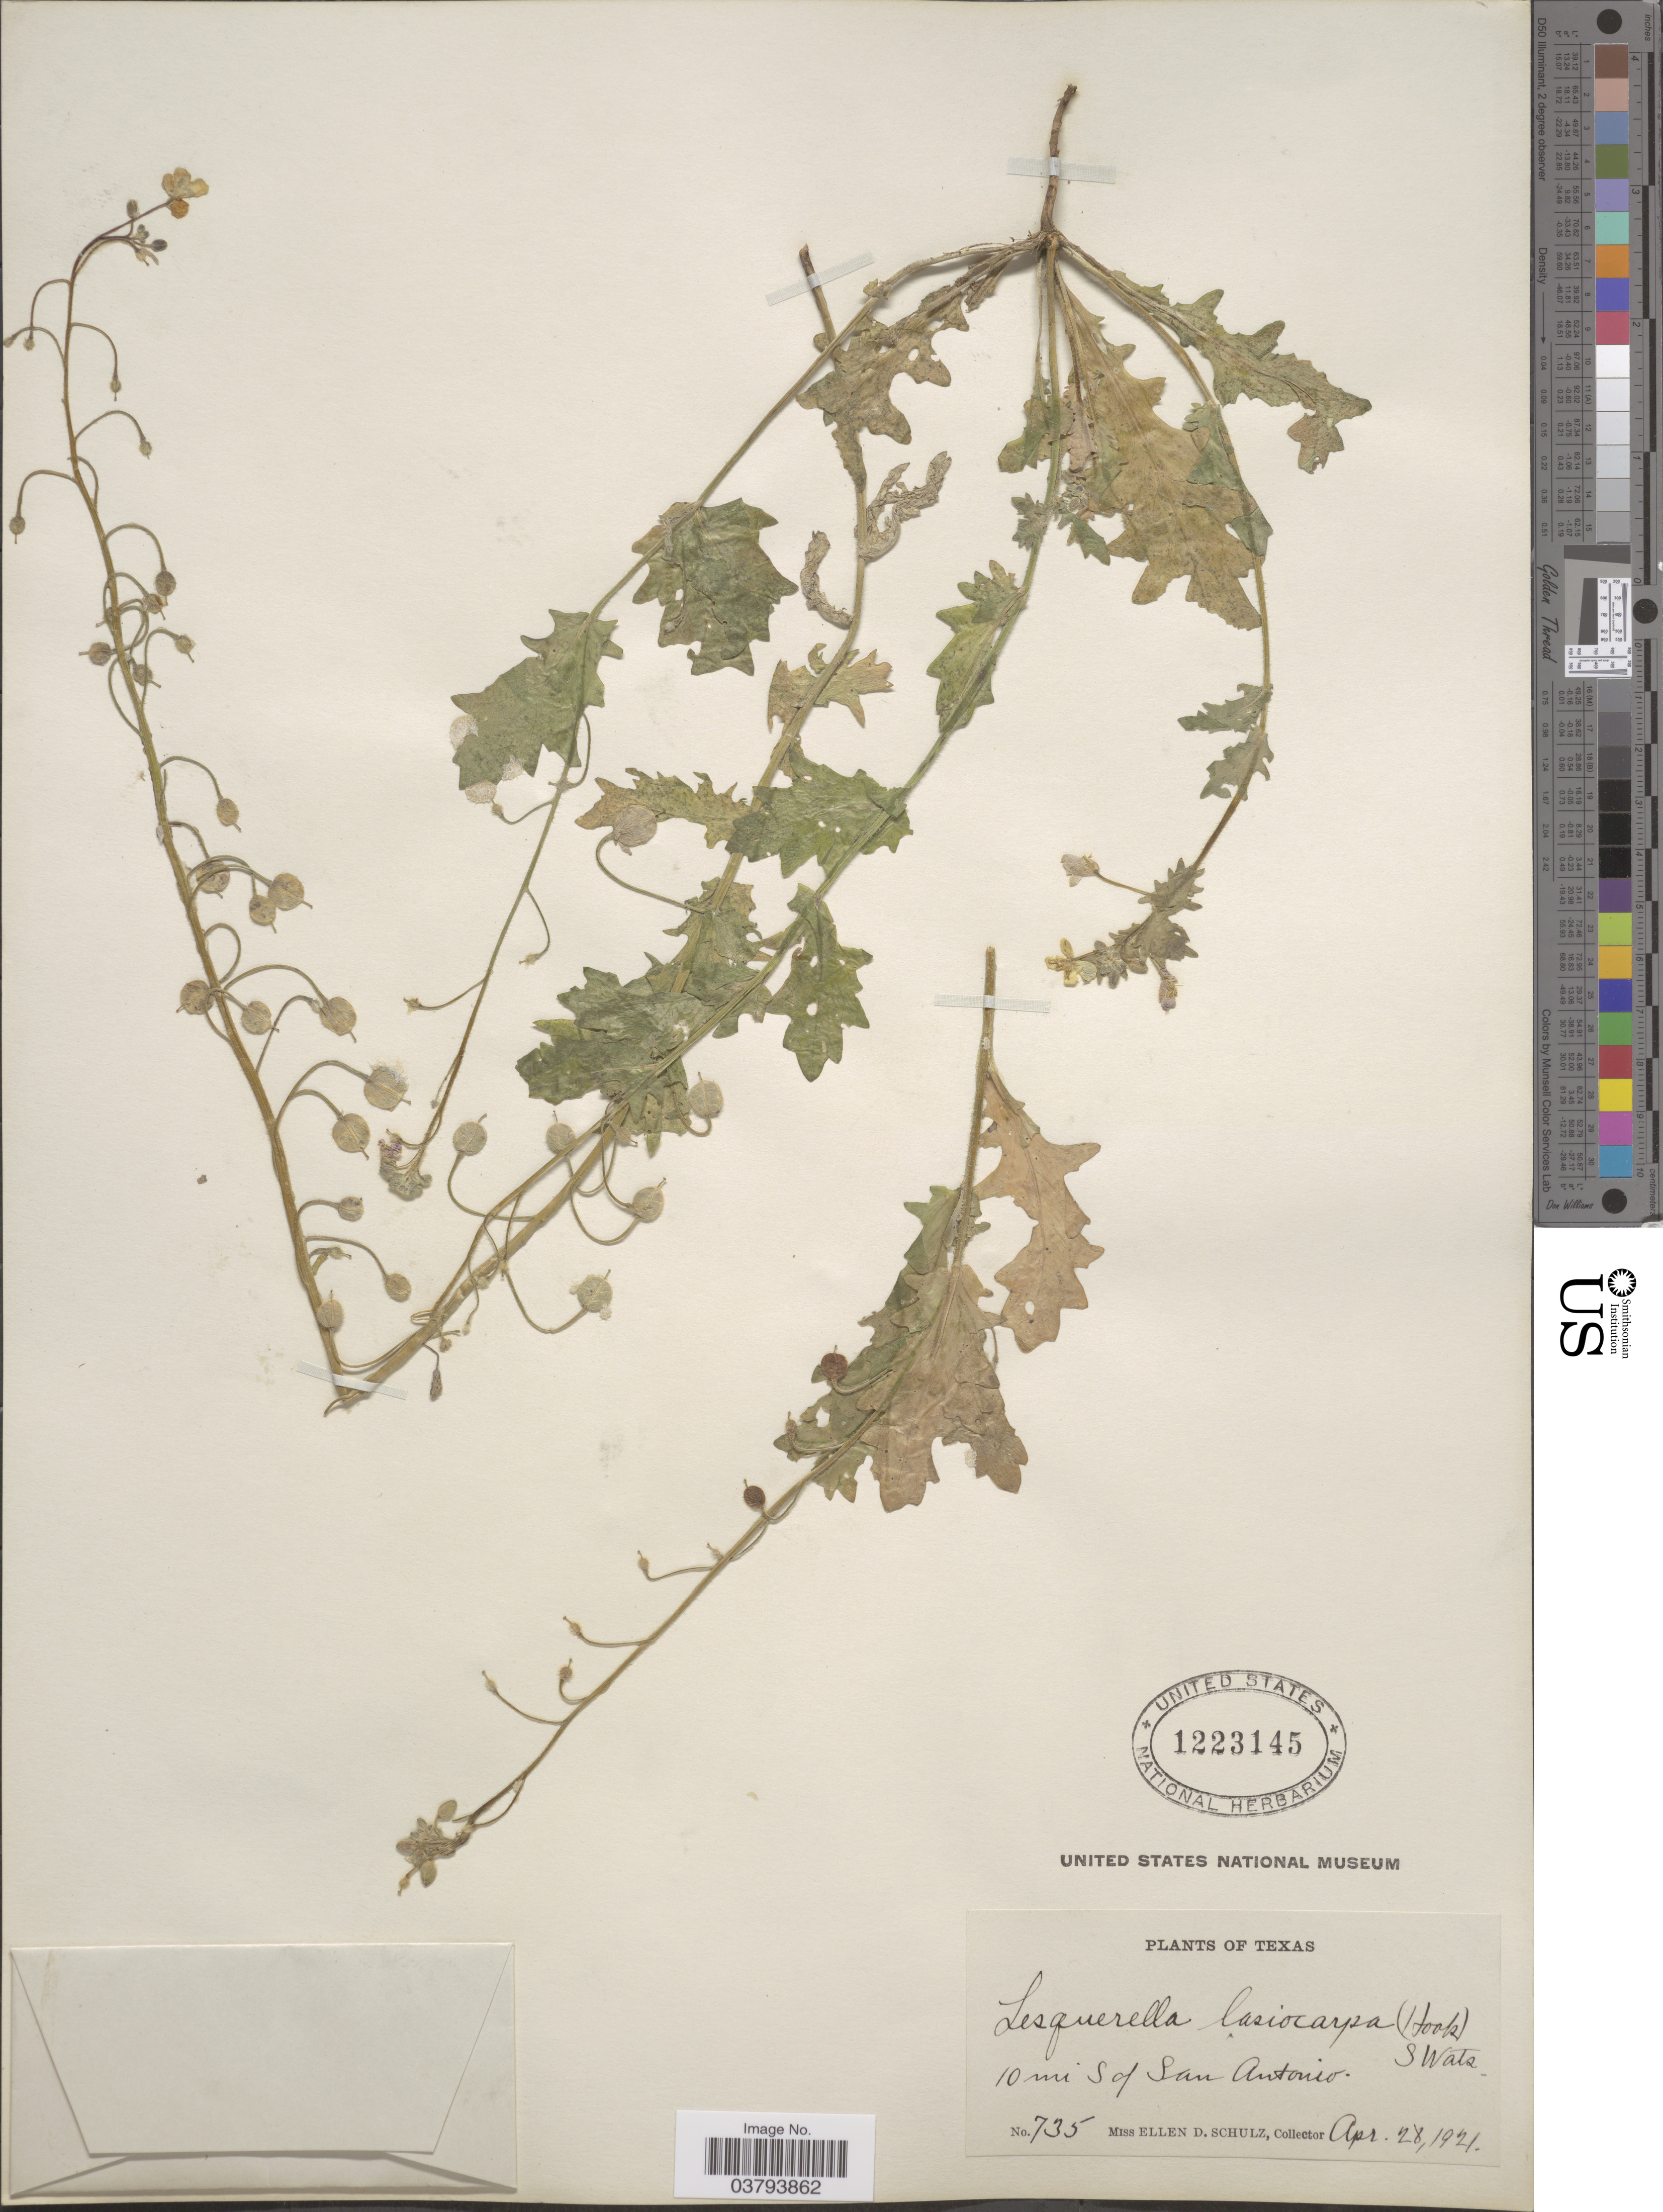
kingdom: Plantae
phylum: Tracheophyta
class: Magnoliopsida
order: Brassicales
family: Brassicaceae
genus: Lesquerella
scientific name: Lesquerella lasiocarpa subsp. lasiocarpa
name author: S. Watson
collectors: E. D. Schulz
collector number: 735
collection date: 1921-04-28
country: United States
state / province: Texas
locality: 10 mi S of San Antonio.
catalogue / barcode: US 1223145